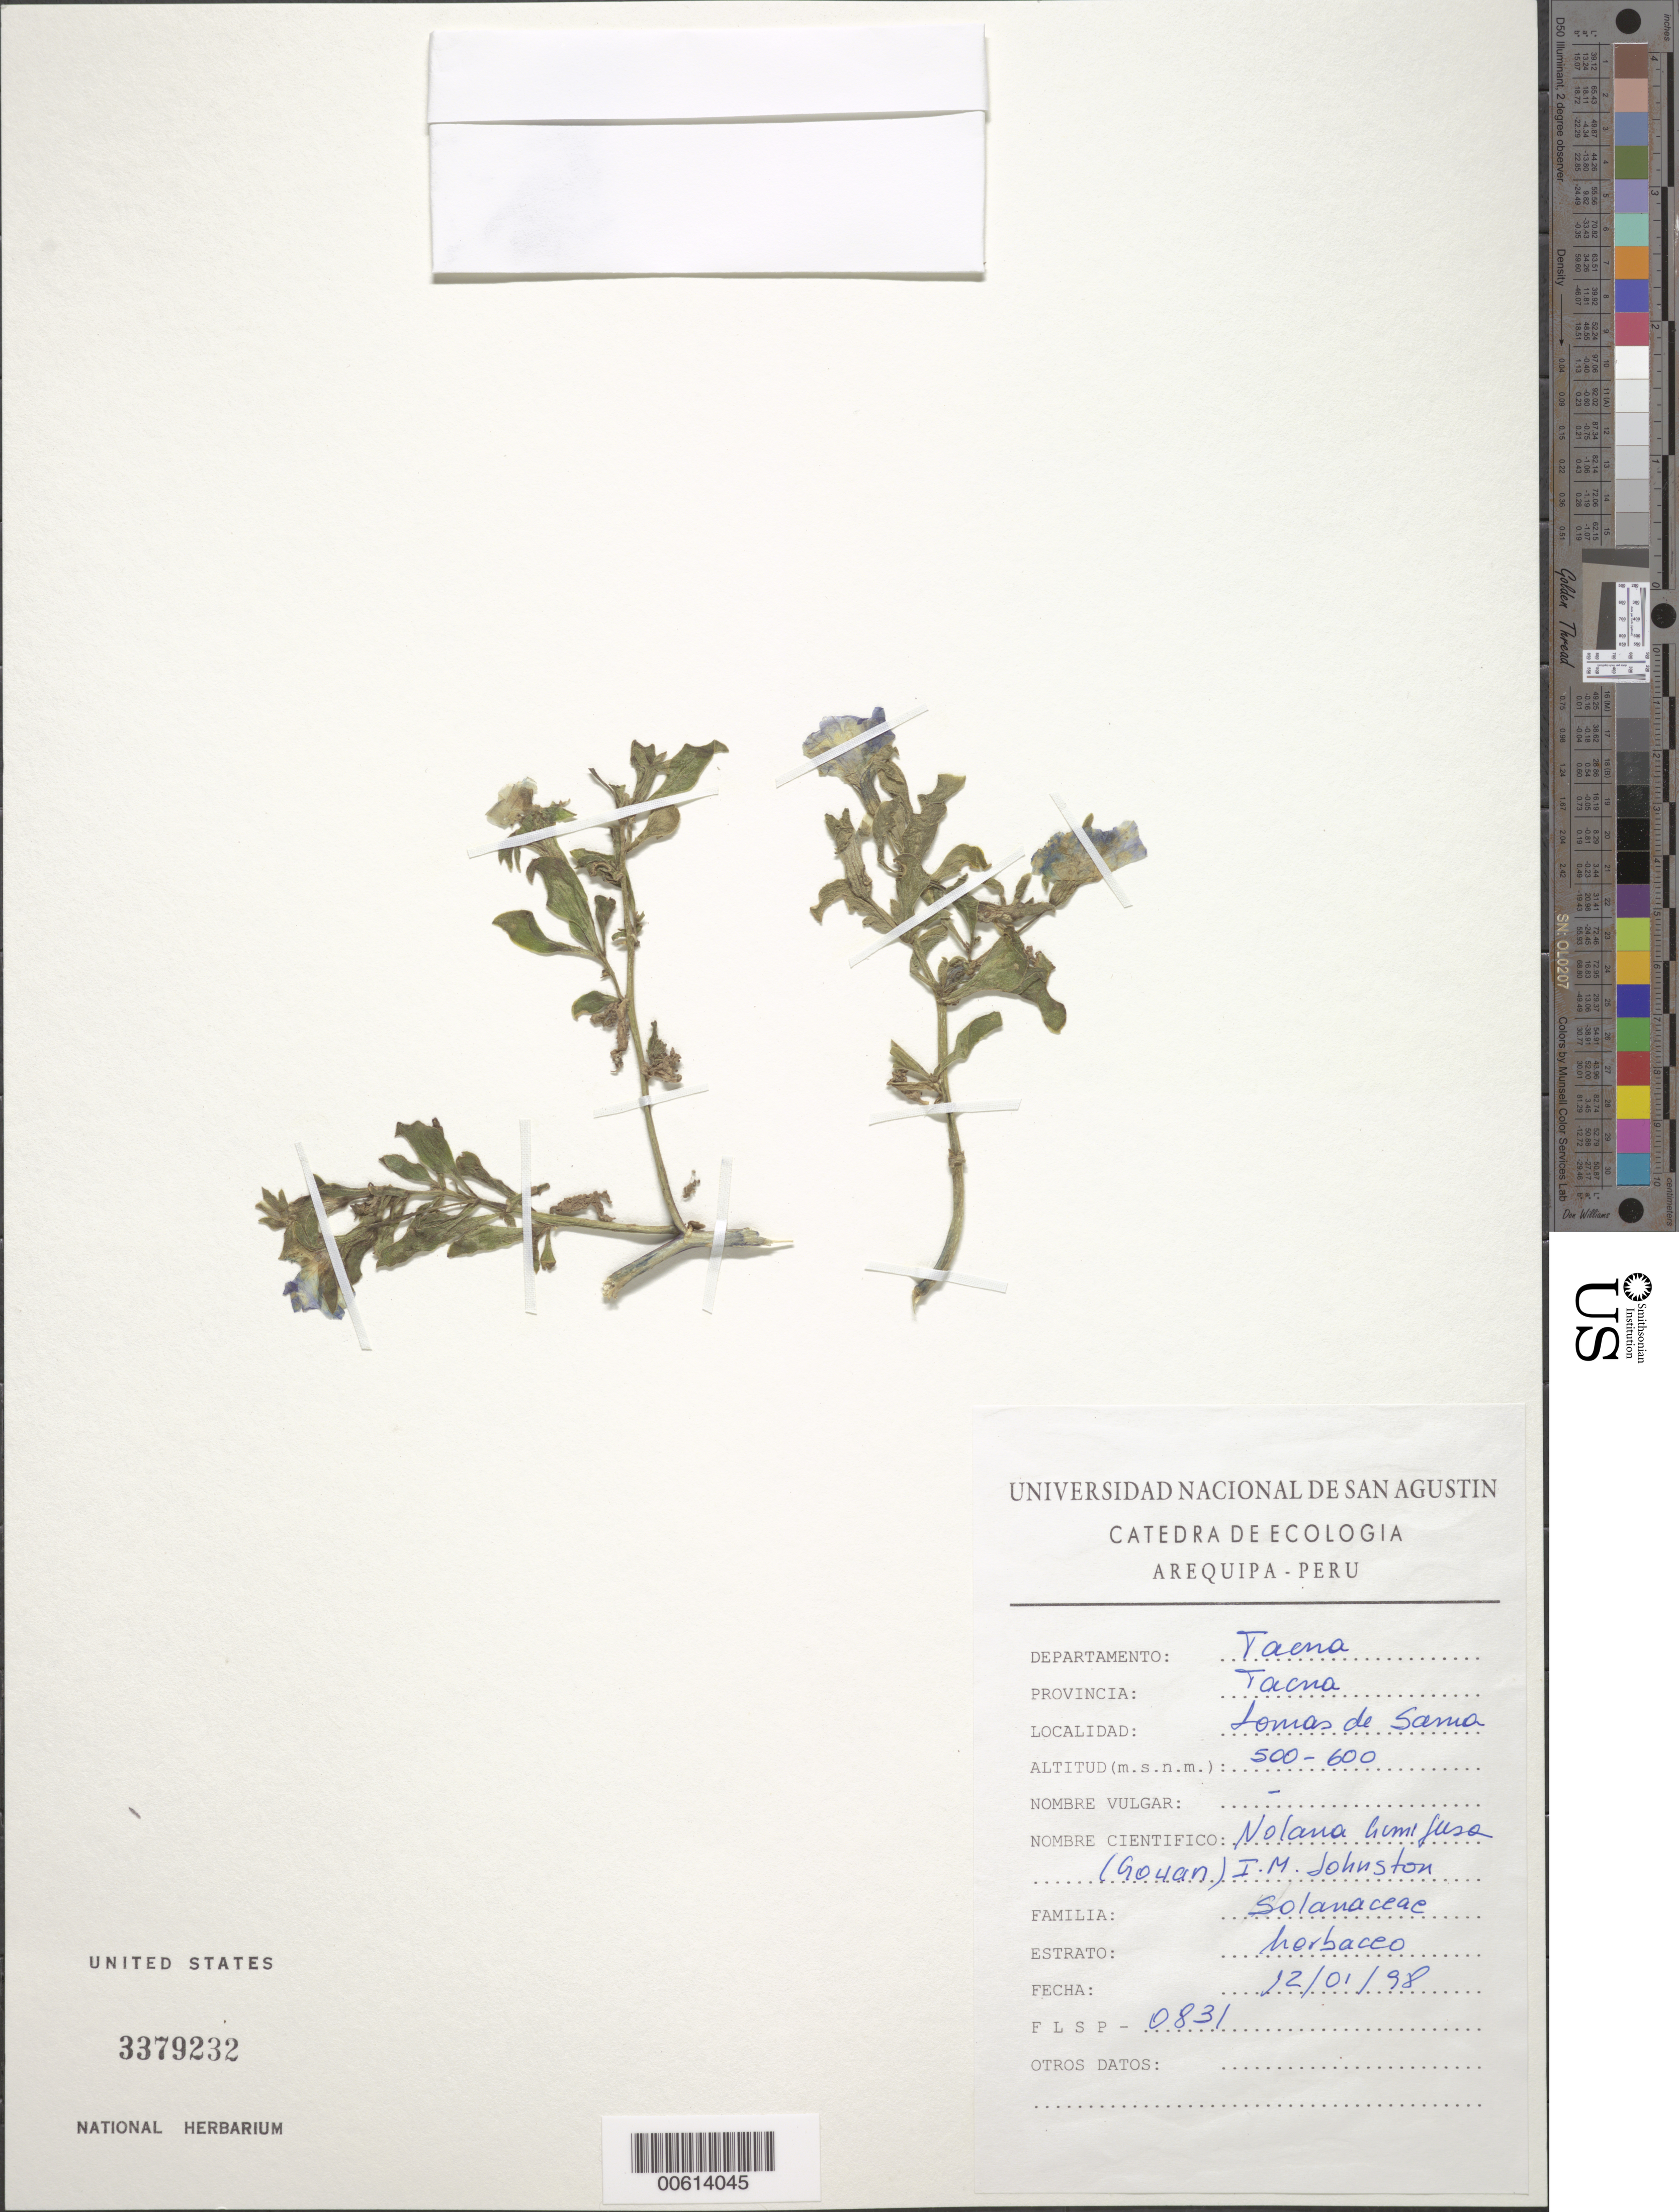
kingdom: Plantae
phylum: Tracheophyta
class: Magnoliopsida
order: Solanales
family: Solanaceae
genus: Nolana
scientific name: Nolana humifusa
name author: (Gouan) I.M. Johnst.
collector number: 0831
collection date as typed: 12 Jan 1998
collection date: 1998-01-12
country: Peru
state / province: Tacna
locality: Lomas de sama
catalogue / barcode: US 3379232